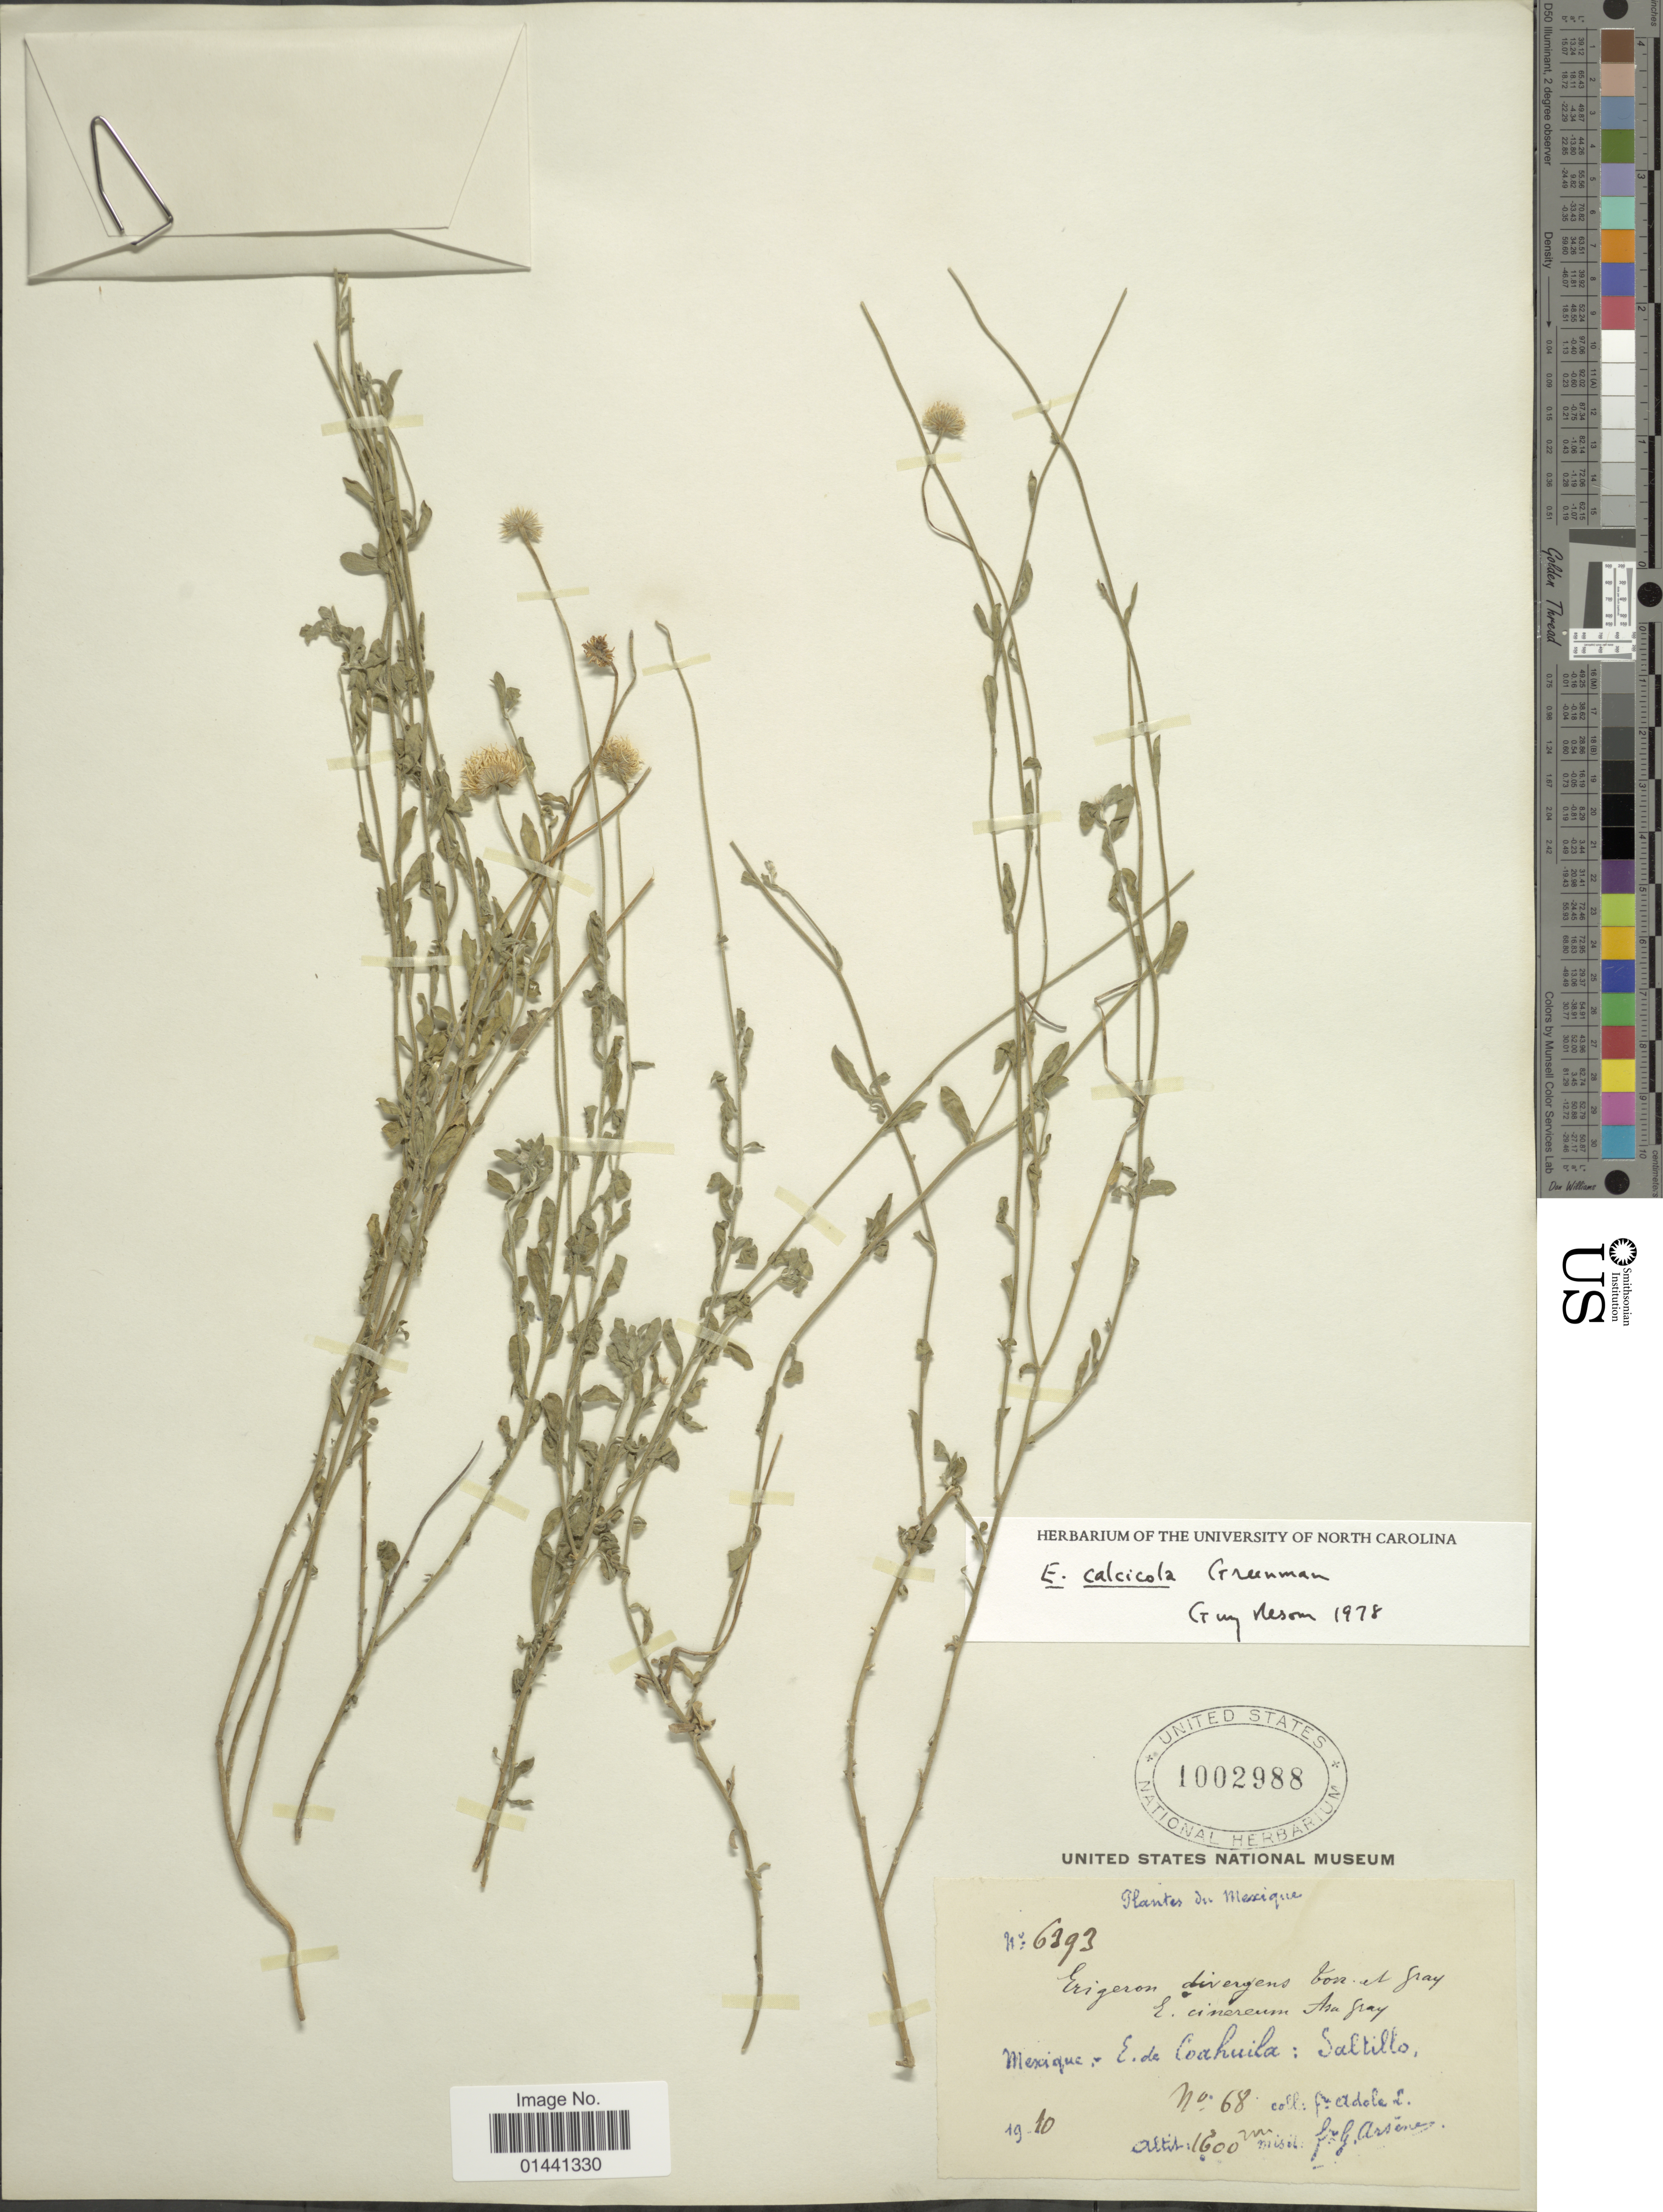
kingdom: Plantae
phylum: Tracheophyta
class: Magnoliopsida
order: Asterales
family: Asteraceae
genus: Erigeron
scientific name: Erigeron calcicola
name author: Greenm.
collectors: Bro. G. Arsène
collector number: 68/6393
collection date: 1910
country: Mexico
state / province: Coahuila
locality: E. de Coahuila: Saltilto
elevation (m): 1600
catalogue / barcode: US 1002988